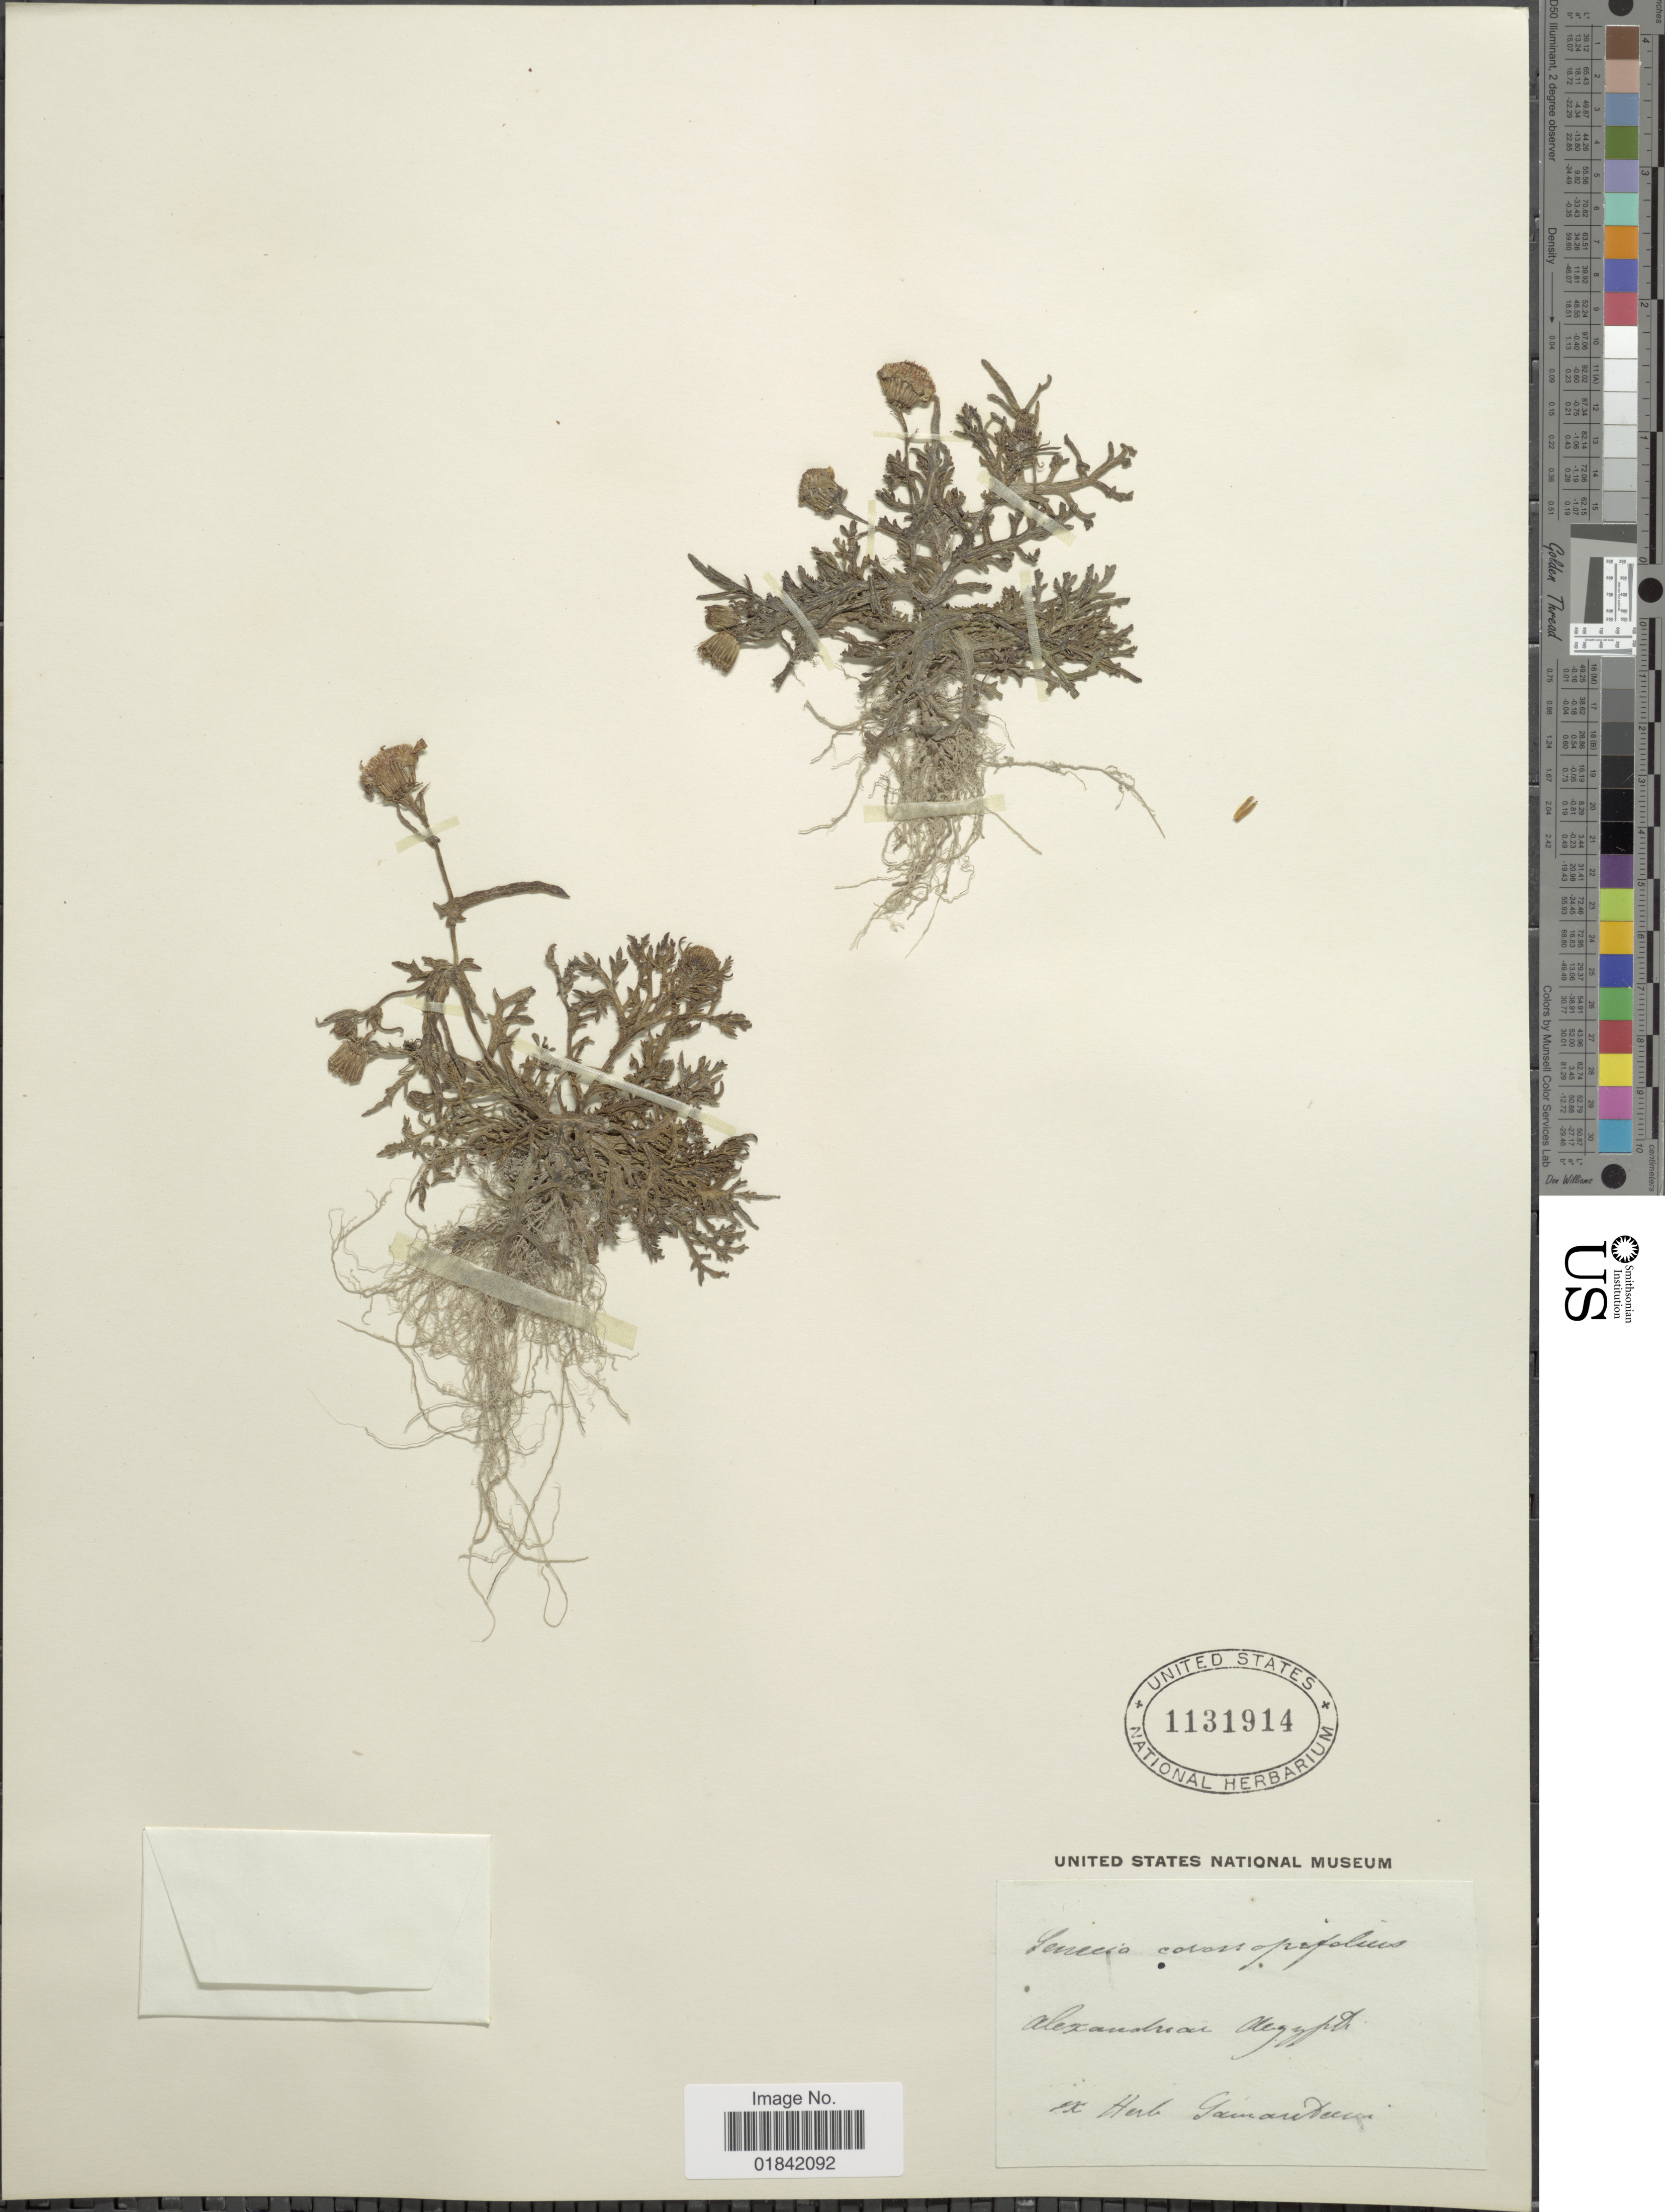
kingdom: Plantae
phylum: Tracheophyta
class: Magnoliopsida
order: Asterales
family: Asteraceae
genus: Senecio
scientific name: Senecio coronopifolius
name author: Desf.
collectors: ex Herb. Gamandecon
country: Egypt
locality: Alexandria Aegypt.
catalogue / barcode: US 1131914